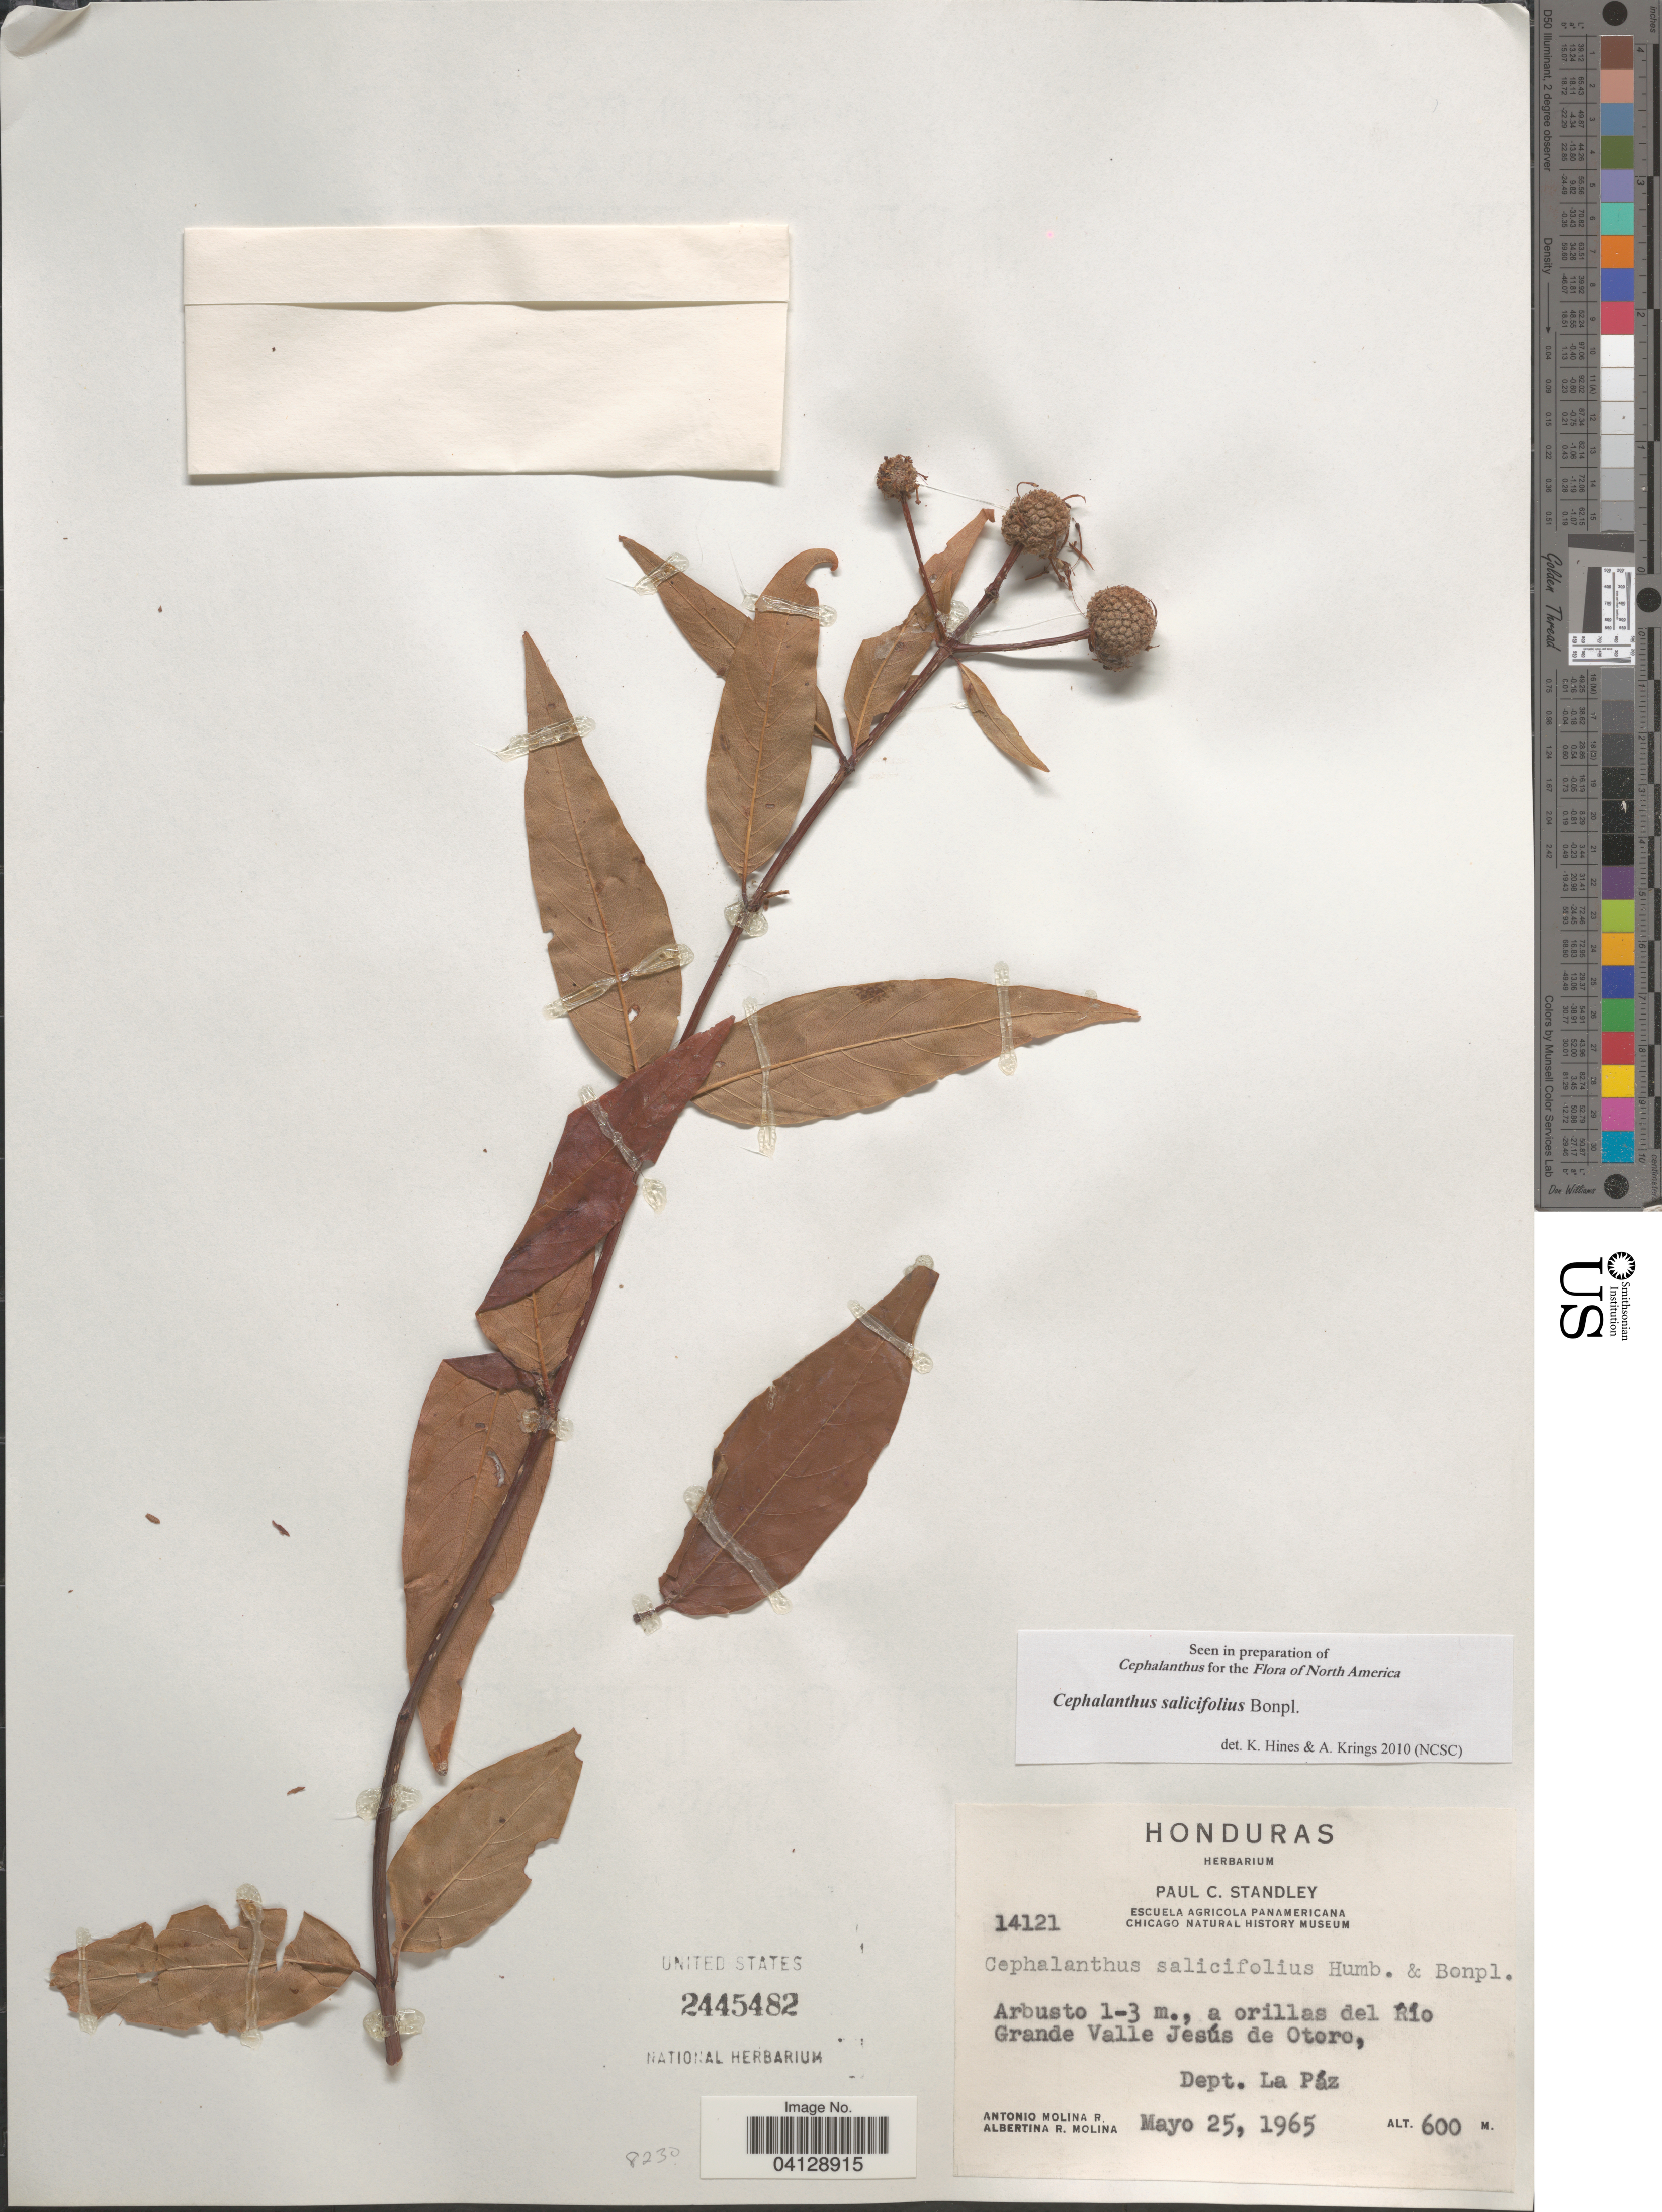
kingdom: Plantae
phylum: Tracheophyta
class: Magnoliopsida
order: Gentianales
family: Rubiaceae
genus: Cephalanthus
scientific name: Cephalanthus salicifolius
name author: Bonpl.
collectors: A. Molina R. & A. R. Molina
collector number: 14121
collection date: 1965-05-25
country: Honduras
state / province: La Paz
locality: A orillas del Río Grande Valle Jesús de Otoro, Dept. La Páz.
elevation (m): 600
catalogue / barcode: US 2445482